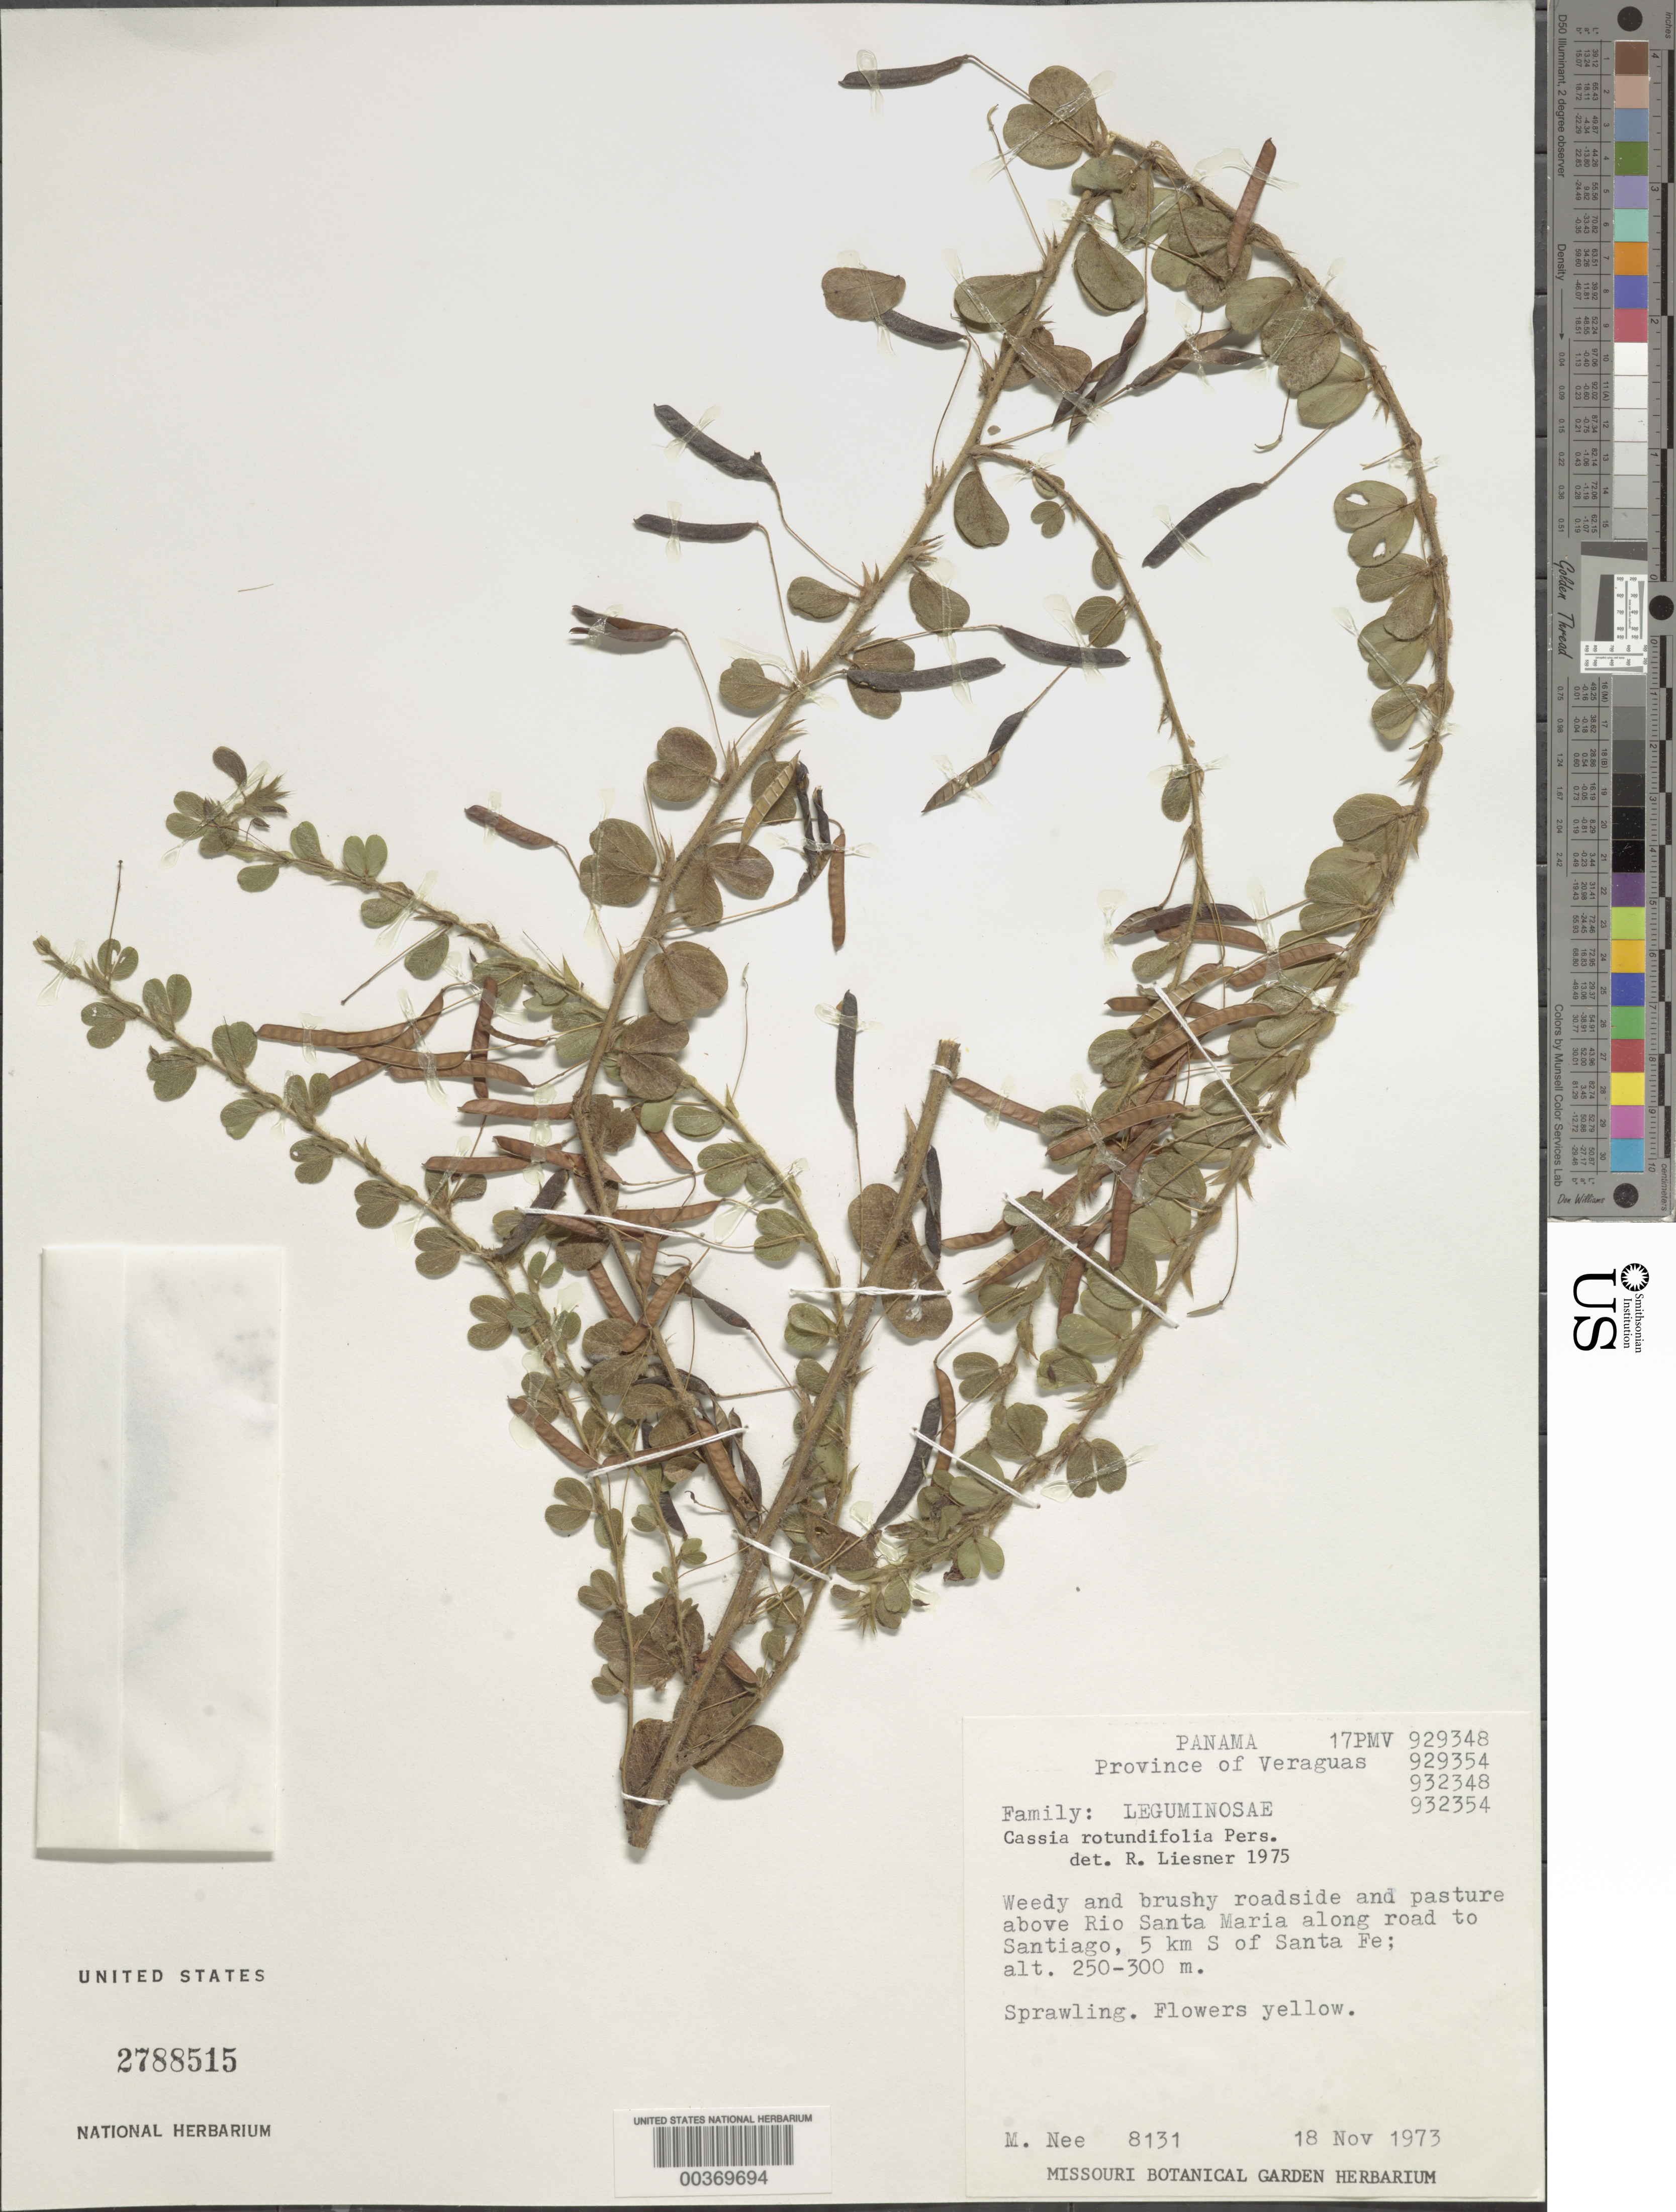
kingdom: Plantae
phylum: Tracheophyta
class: Magnoliopsida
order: Fabales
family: Fabaceae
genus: Chamaecrista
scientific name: Chamaecrista rotundifolia var. rotundifolia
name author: (Pers.) Greene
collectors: M. Nee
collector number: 8131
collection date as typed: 18 Nov 1973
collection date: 1973-11-18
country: Panama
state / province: Veraguas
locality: Above Rio Santa Maria along road to Santiago, 5 km S of Santa Fe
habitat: Roadside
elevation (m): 250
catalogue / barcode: US 2788515